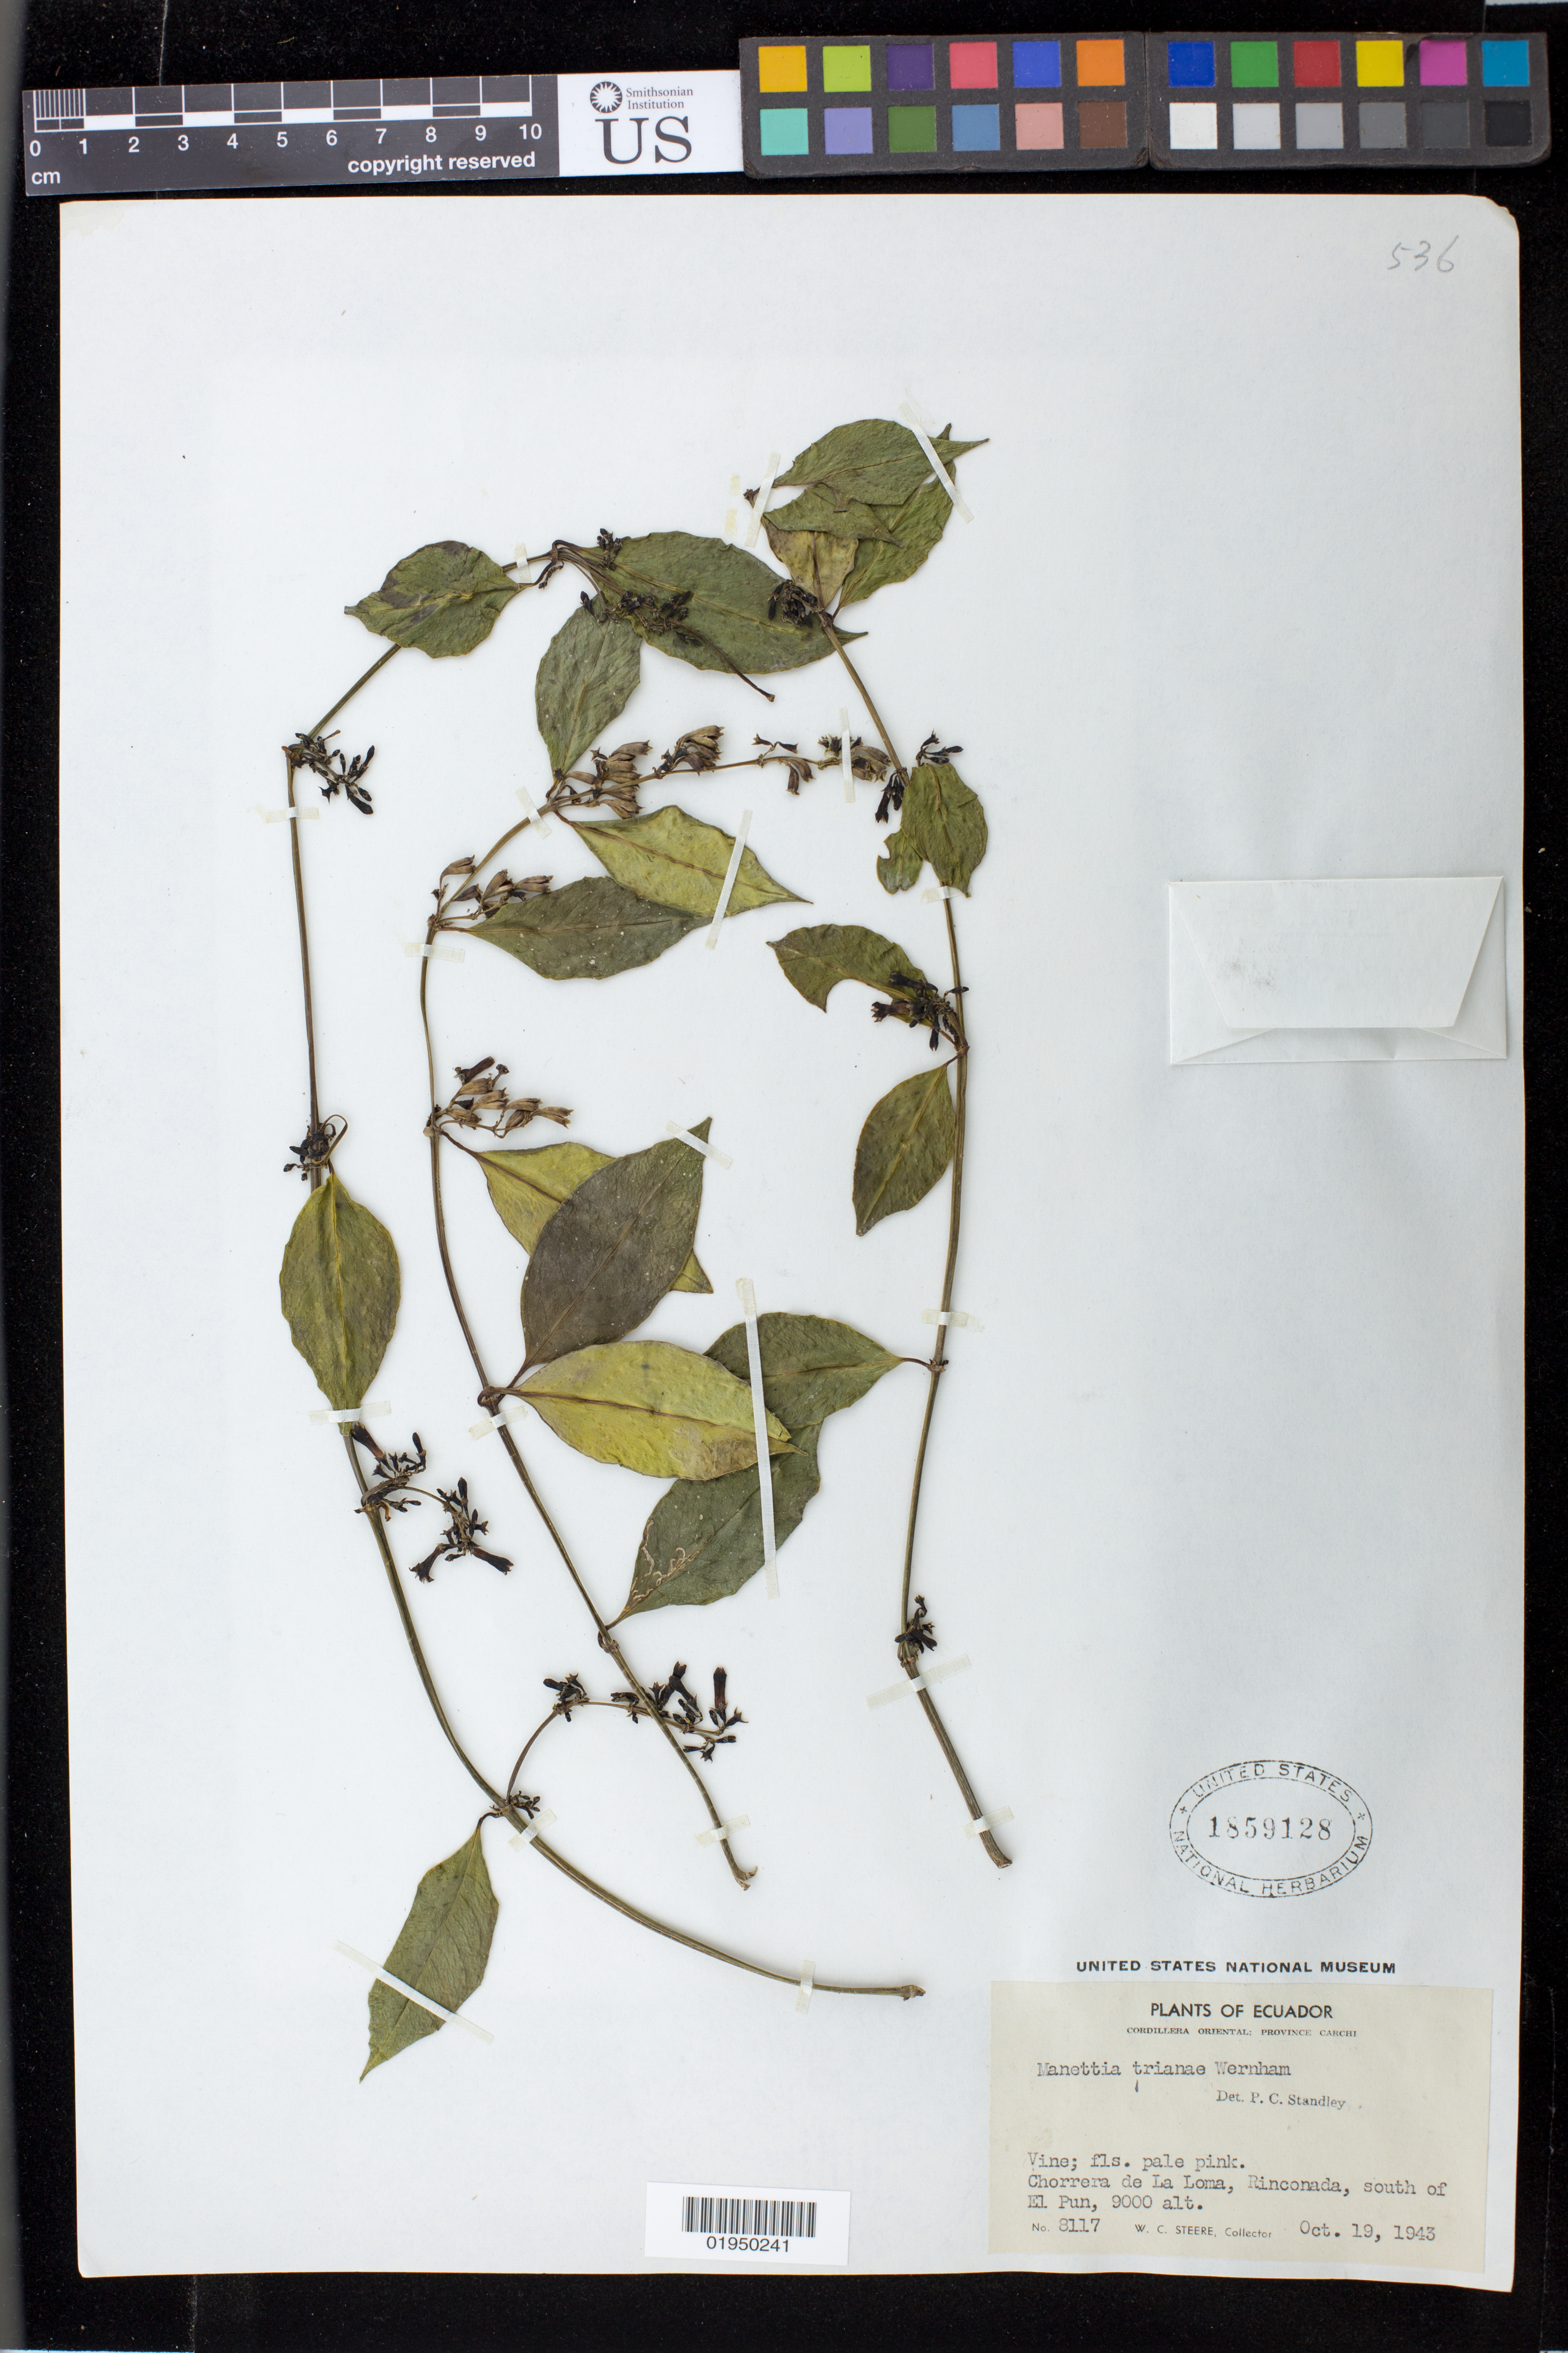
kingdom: Plantae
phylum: Tracheophyta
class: Magnoliopsida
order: Gentianales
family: Rubiaceae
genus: Manettia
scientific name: Manettia trianae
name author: Wernham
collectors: W. C. Steere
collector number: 8117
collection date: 1943-10-19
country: Ecuador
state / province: Carchi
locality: Chorrera de La Loma, Rinconada, south of El Pun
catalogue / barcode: US 1859128